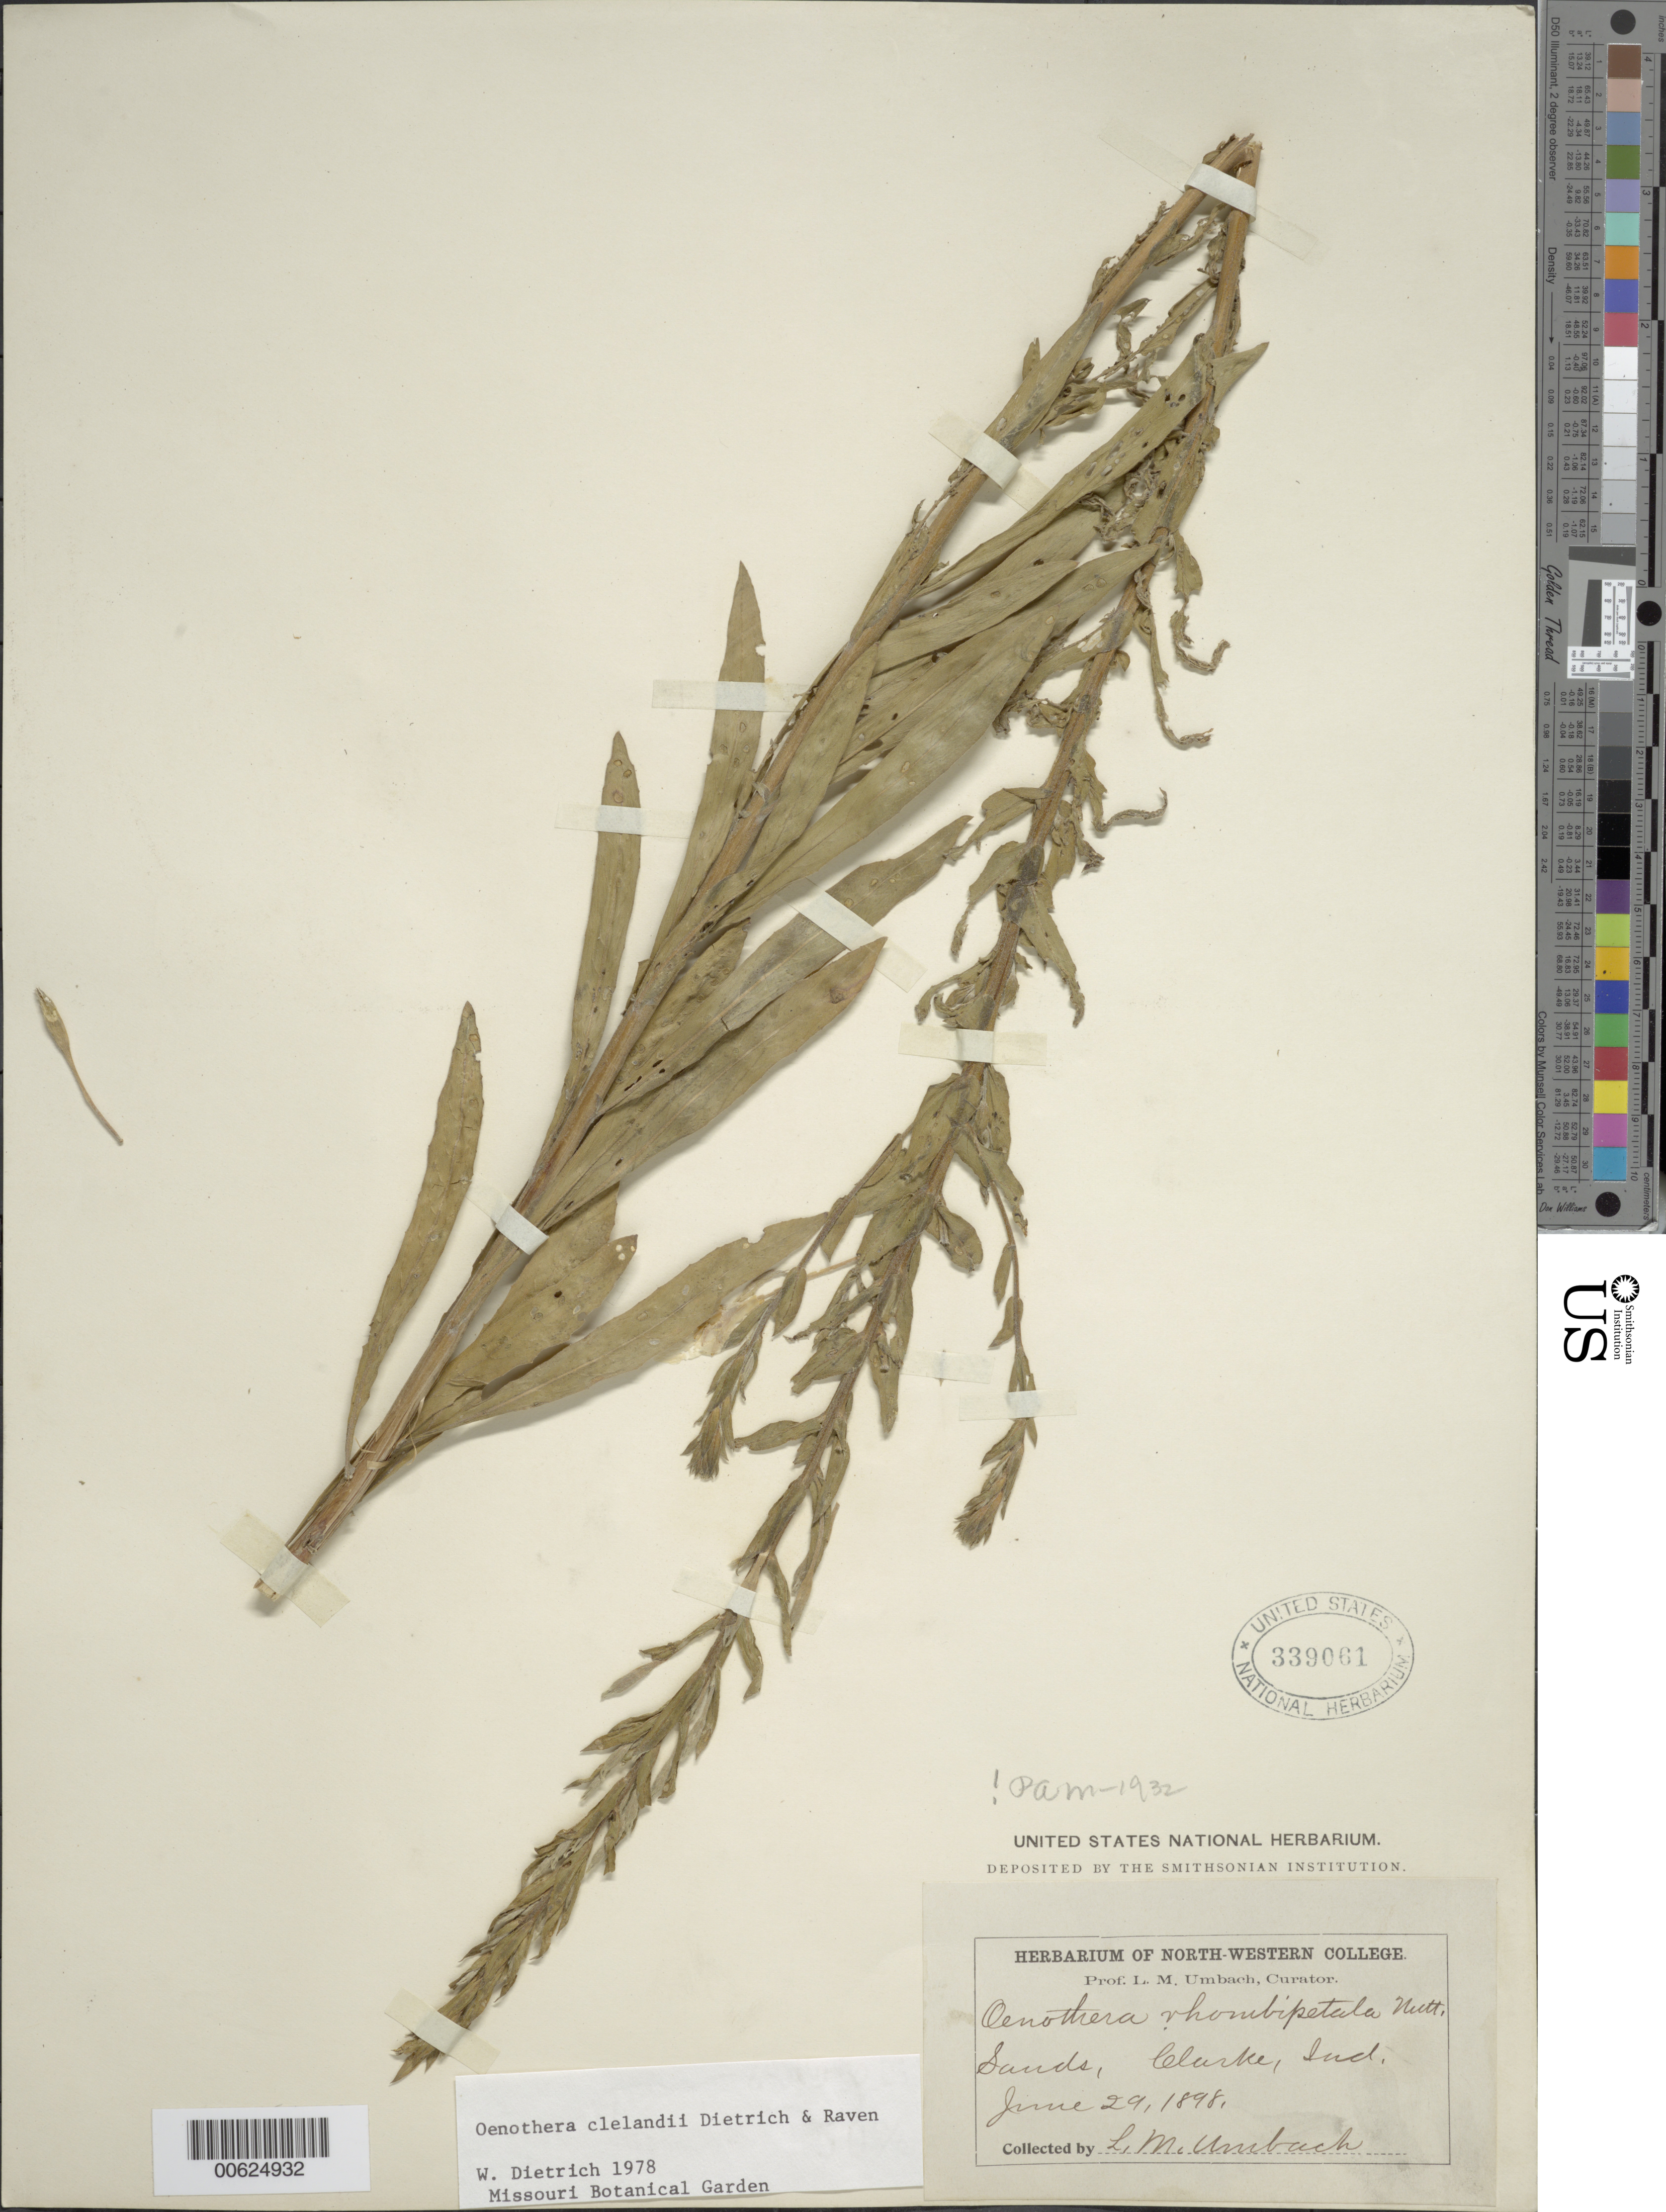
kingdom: Plantae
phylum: Tracheophyta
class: Magnoliopsida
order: Myrtales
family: Onagraceae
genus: Oenothera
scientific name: Oenothera clelandii W. Dietr., P.H. Raven & W.L. Wagner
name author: W. Dietr. et al.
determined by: Dietrich, W.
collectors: L. M. Umbach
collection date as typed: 29 Jun 1898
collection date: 1898-06-29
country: United States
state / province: Indiana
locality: Clarke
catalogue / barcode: US 339061